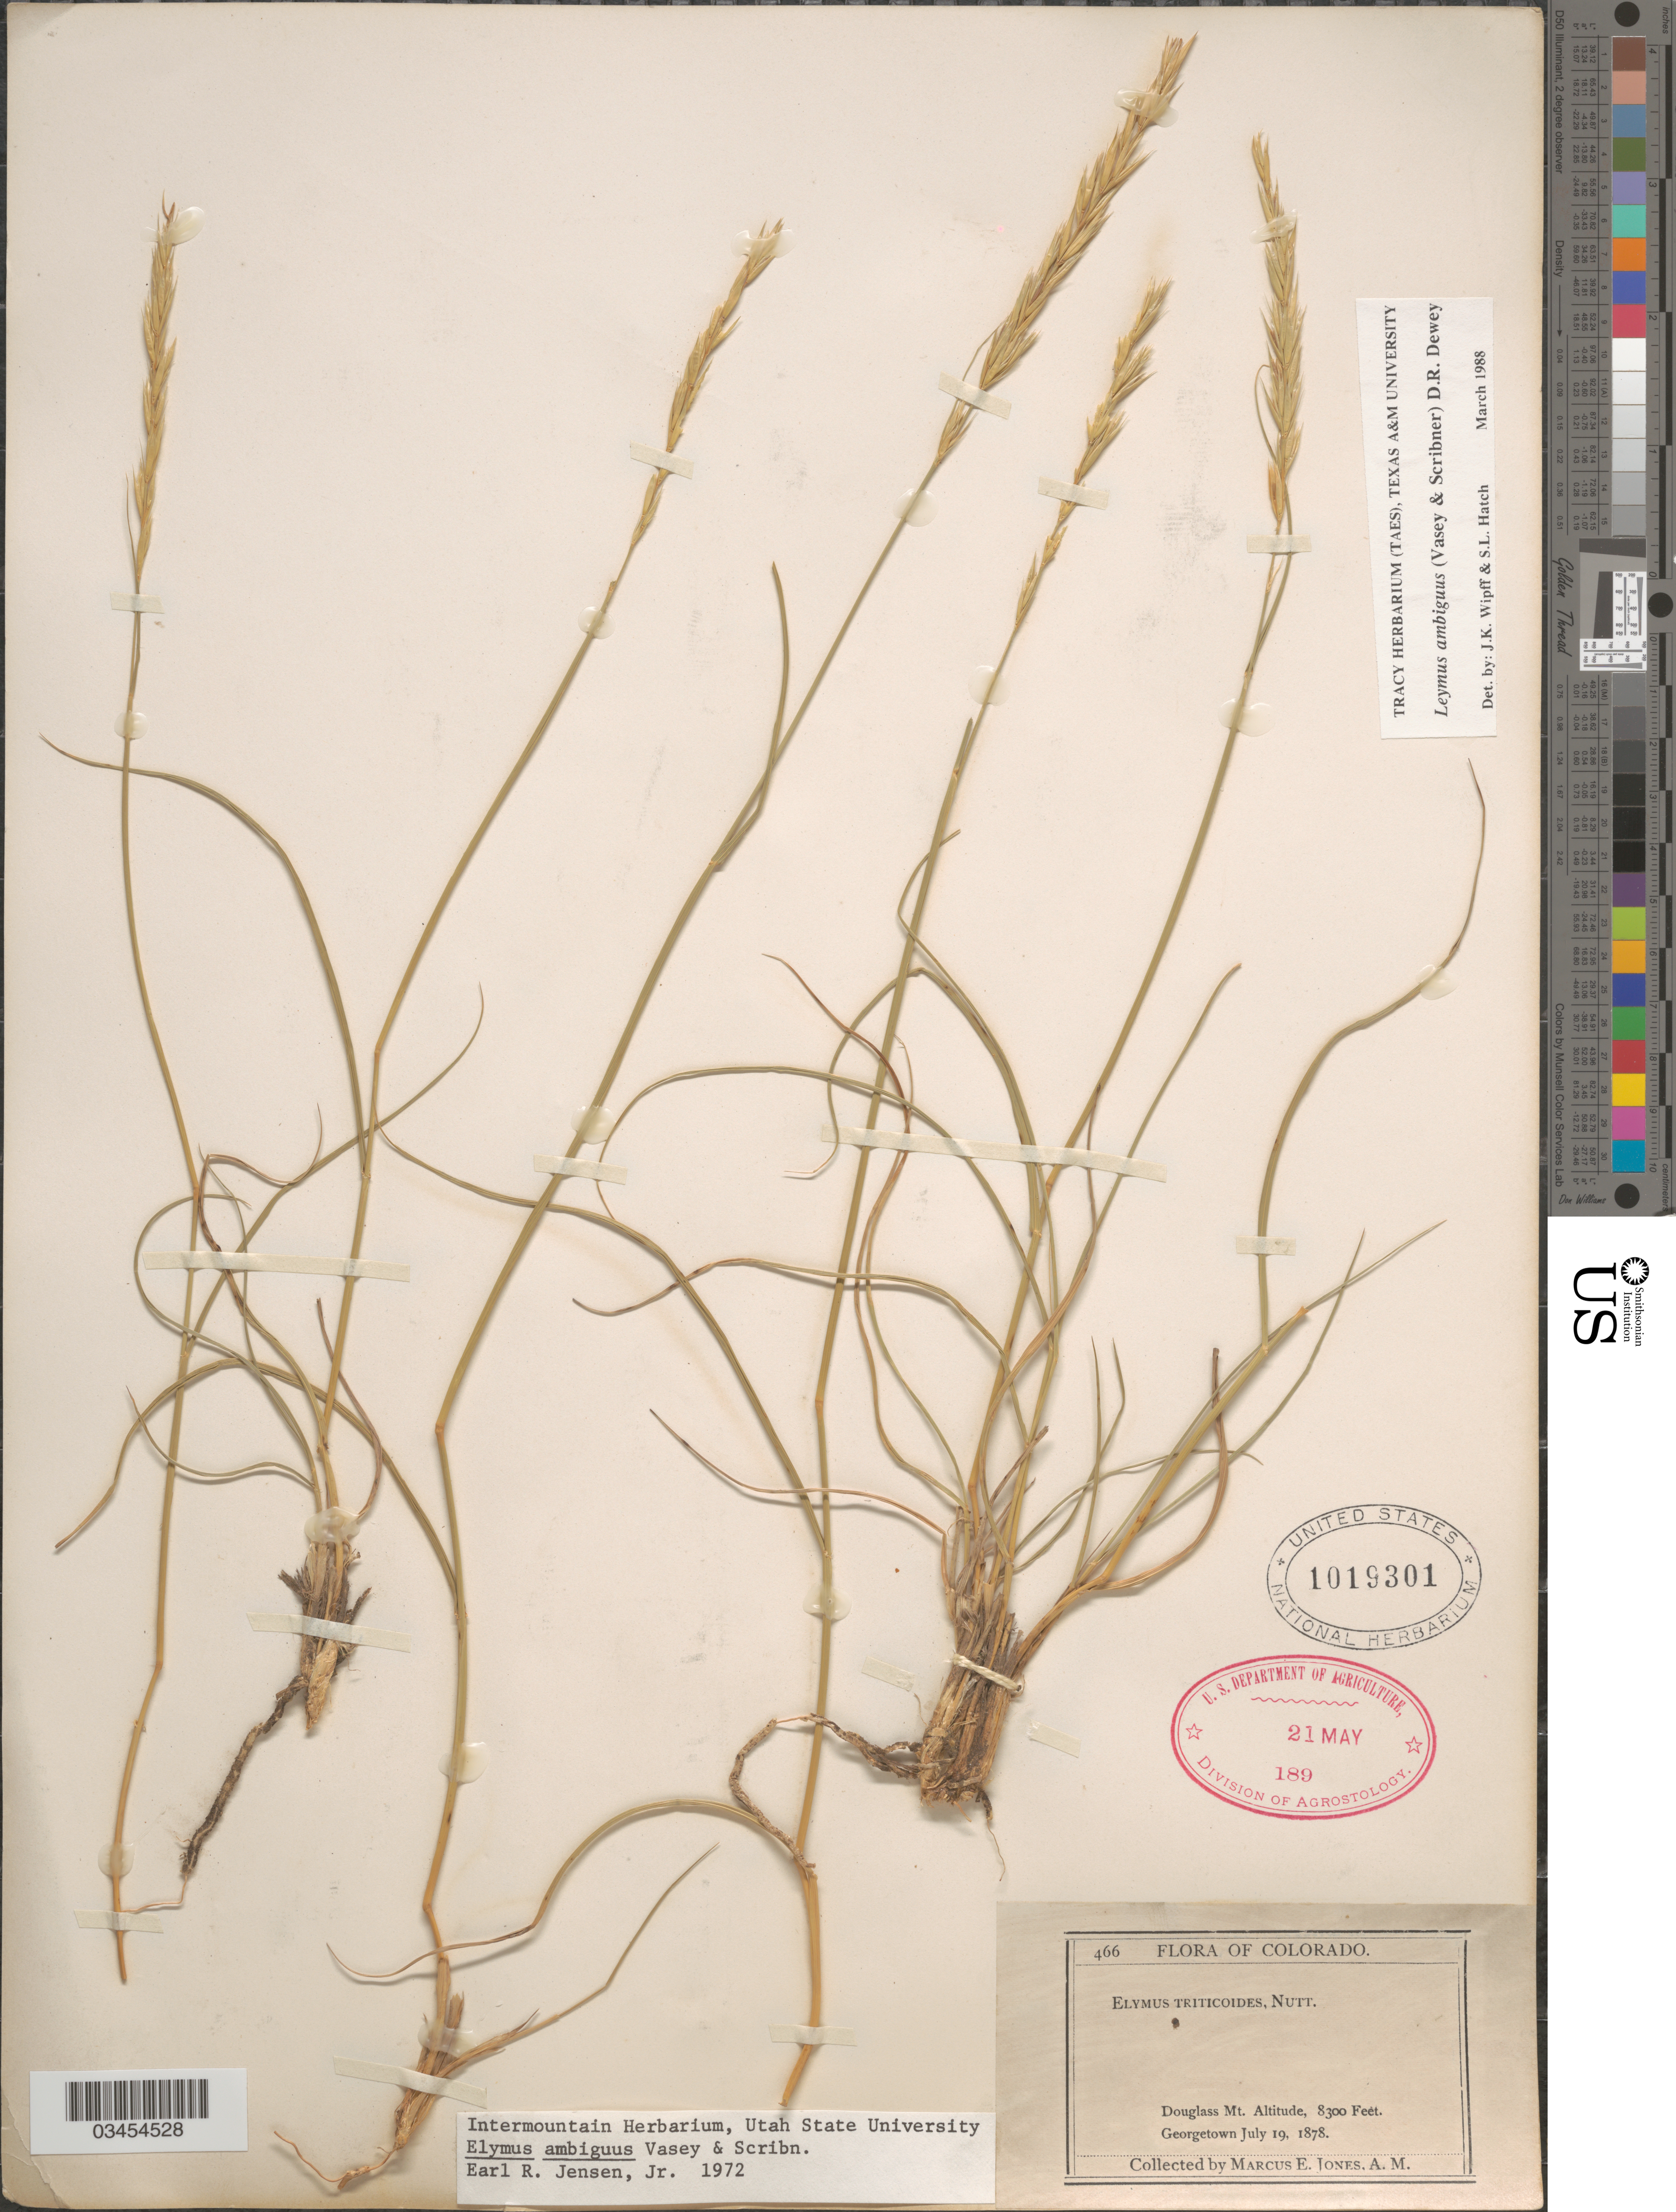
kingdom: Plantae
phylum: Tracheophyta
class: Liliopsida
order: Poales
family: Poaceae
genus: Leymus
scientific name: Leymus ambiguus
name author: (Vasey & Scribn.) Dewey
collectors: M. E. Jones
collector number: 466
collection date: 1878-07-19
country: United States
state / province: Colorado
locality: Douglass Mt. Georgetown.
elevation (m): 2530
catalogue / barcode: US 1019301